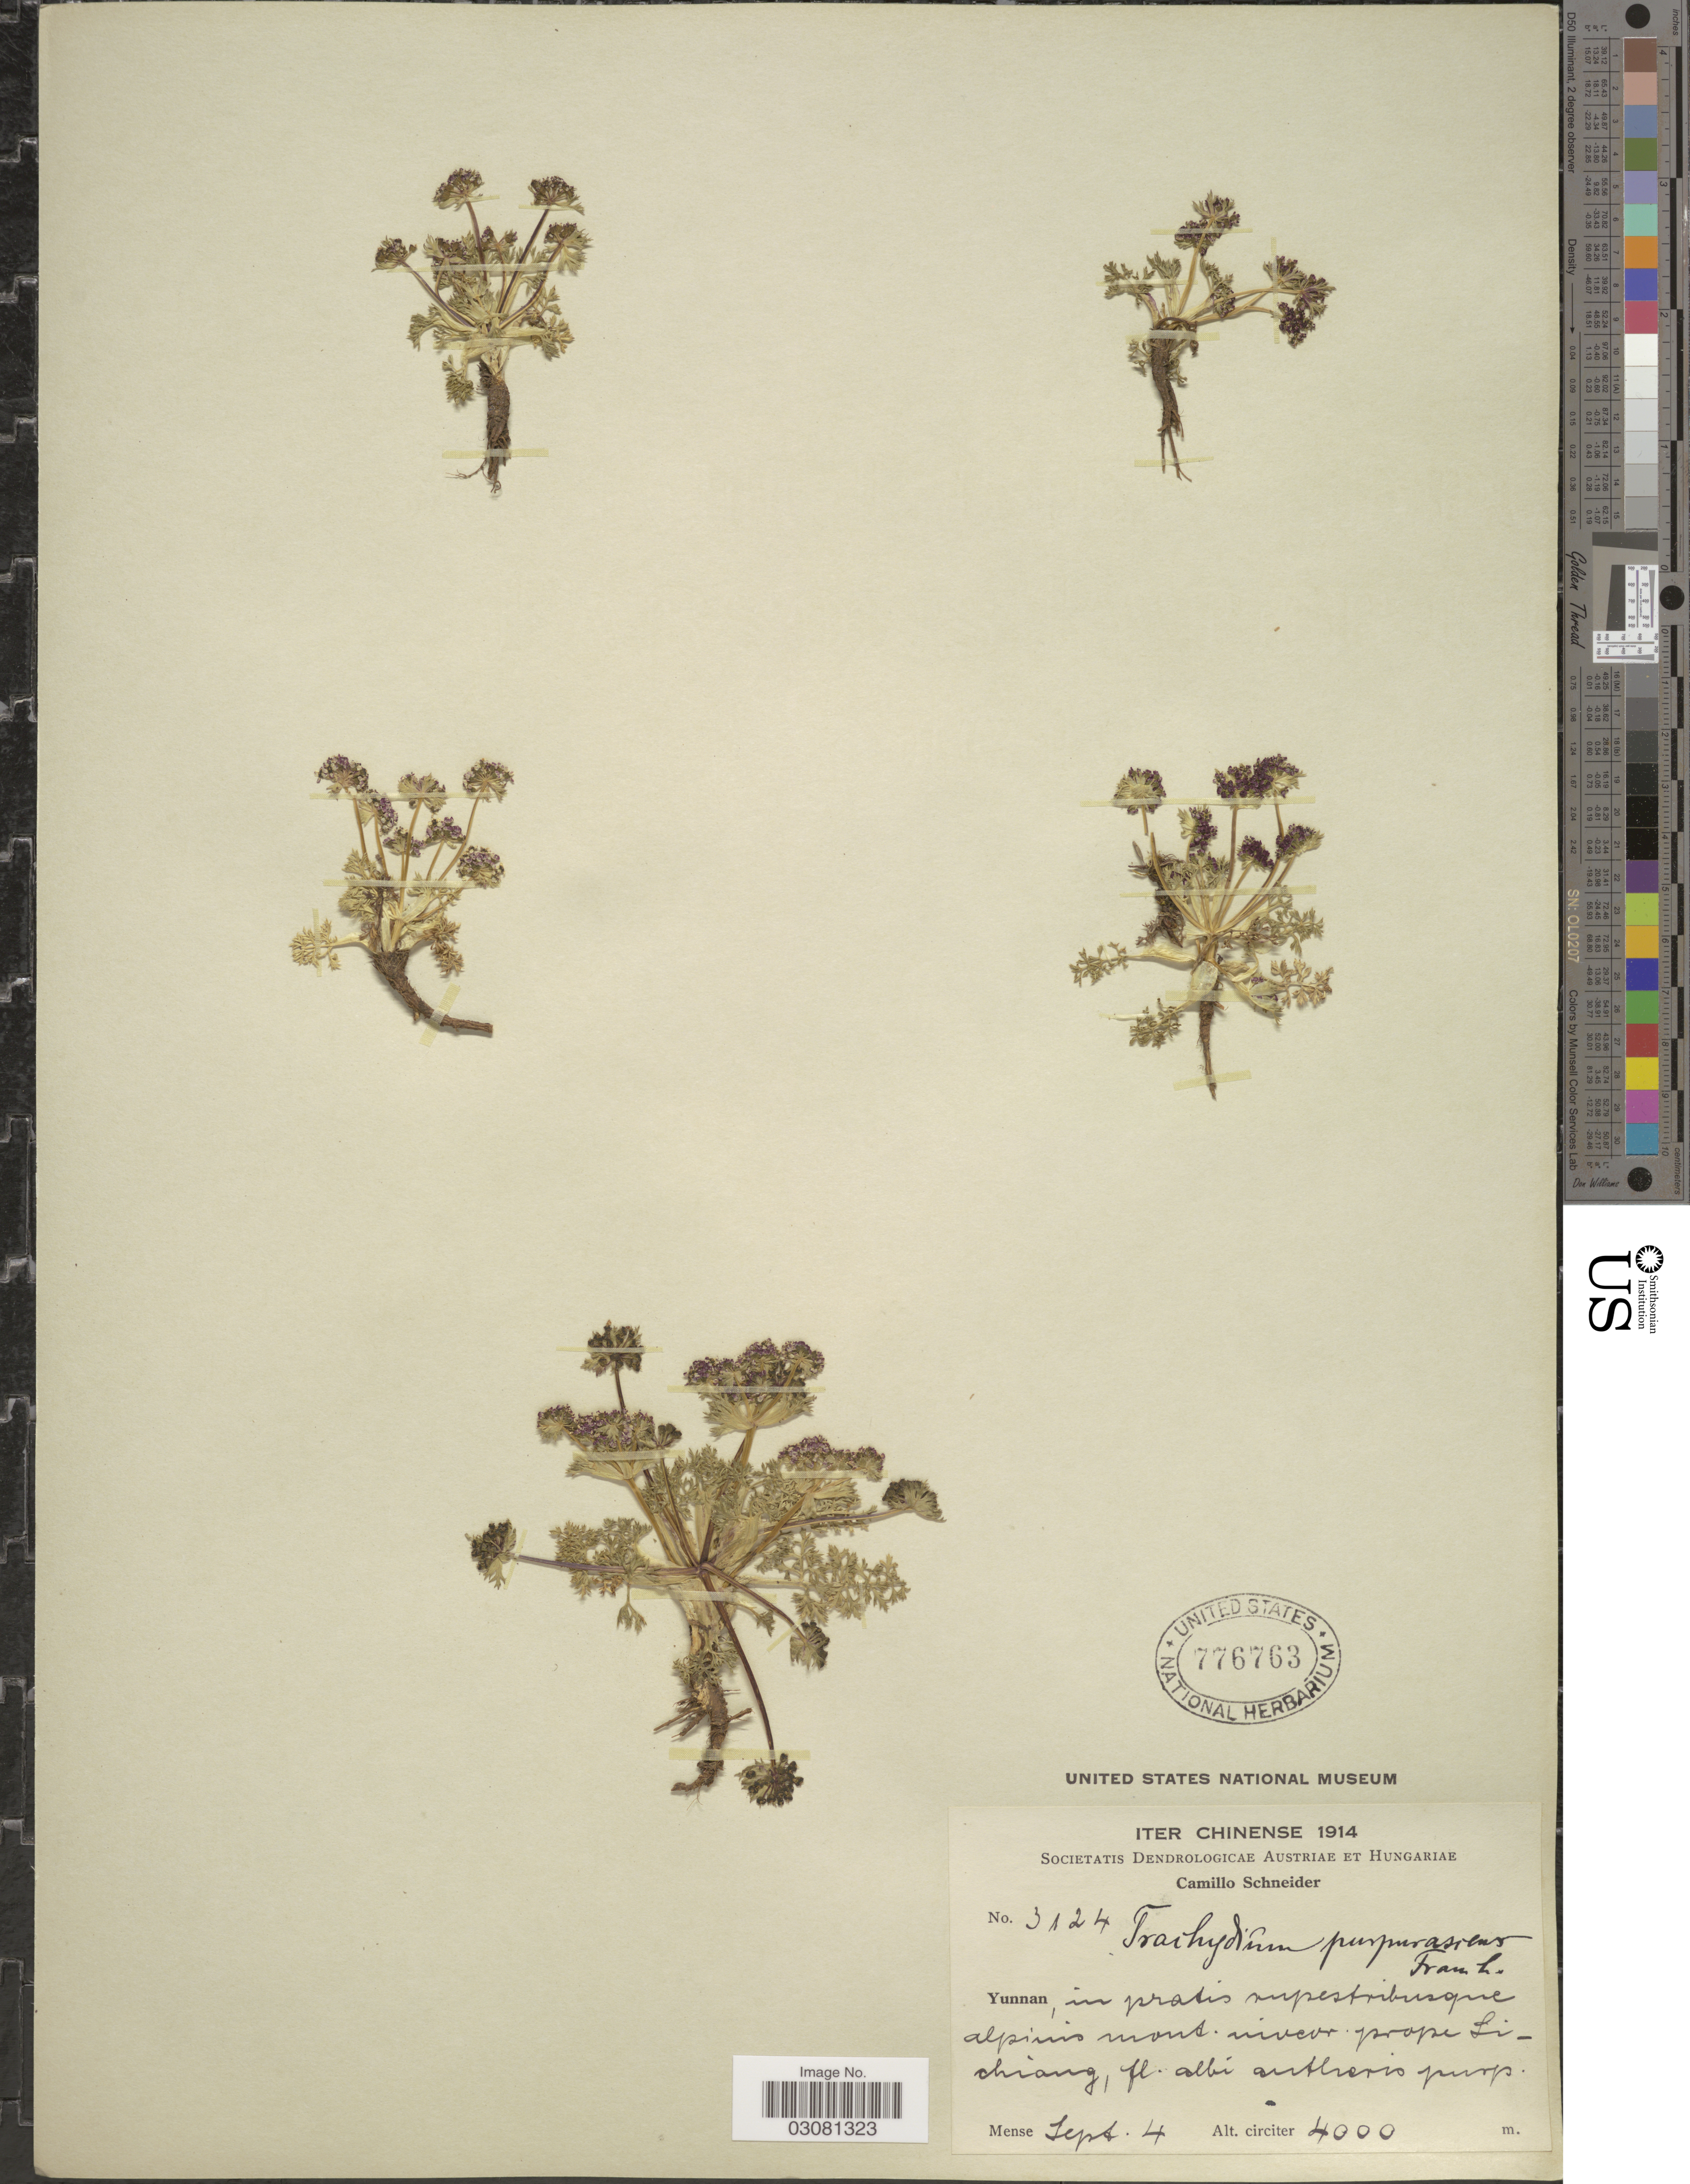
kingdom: Plantae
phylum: Tracheophyta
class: Magnoliopsida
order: Apiales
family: Apiaceae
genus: Trachydium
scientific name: Trachydium purpurascens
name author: Franch.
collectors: C. K. Schneider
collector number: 3124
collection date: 1914-09-04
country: China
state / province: Yunnan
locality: In pratis supestribusque alpinis mont. rivero prope Lichiang.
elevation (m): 4000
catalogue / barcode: US 776763